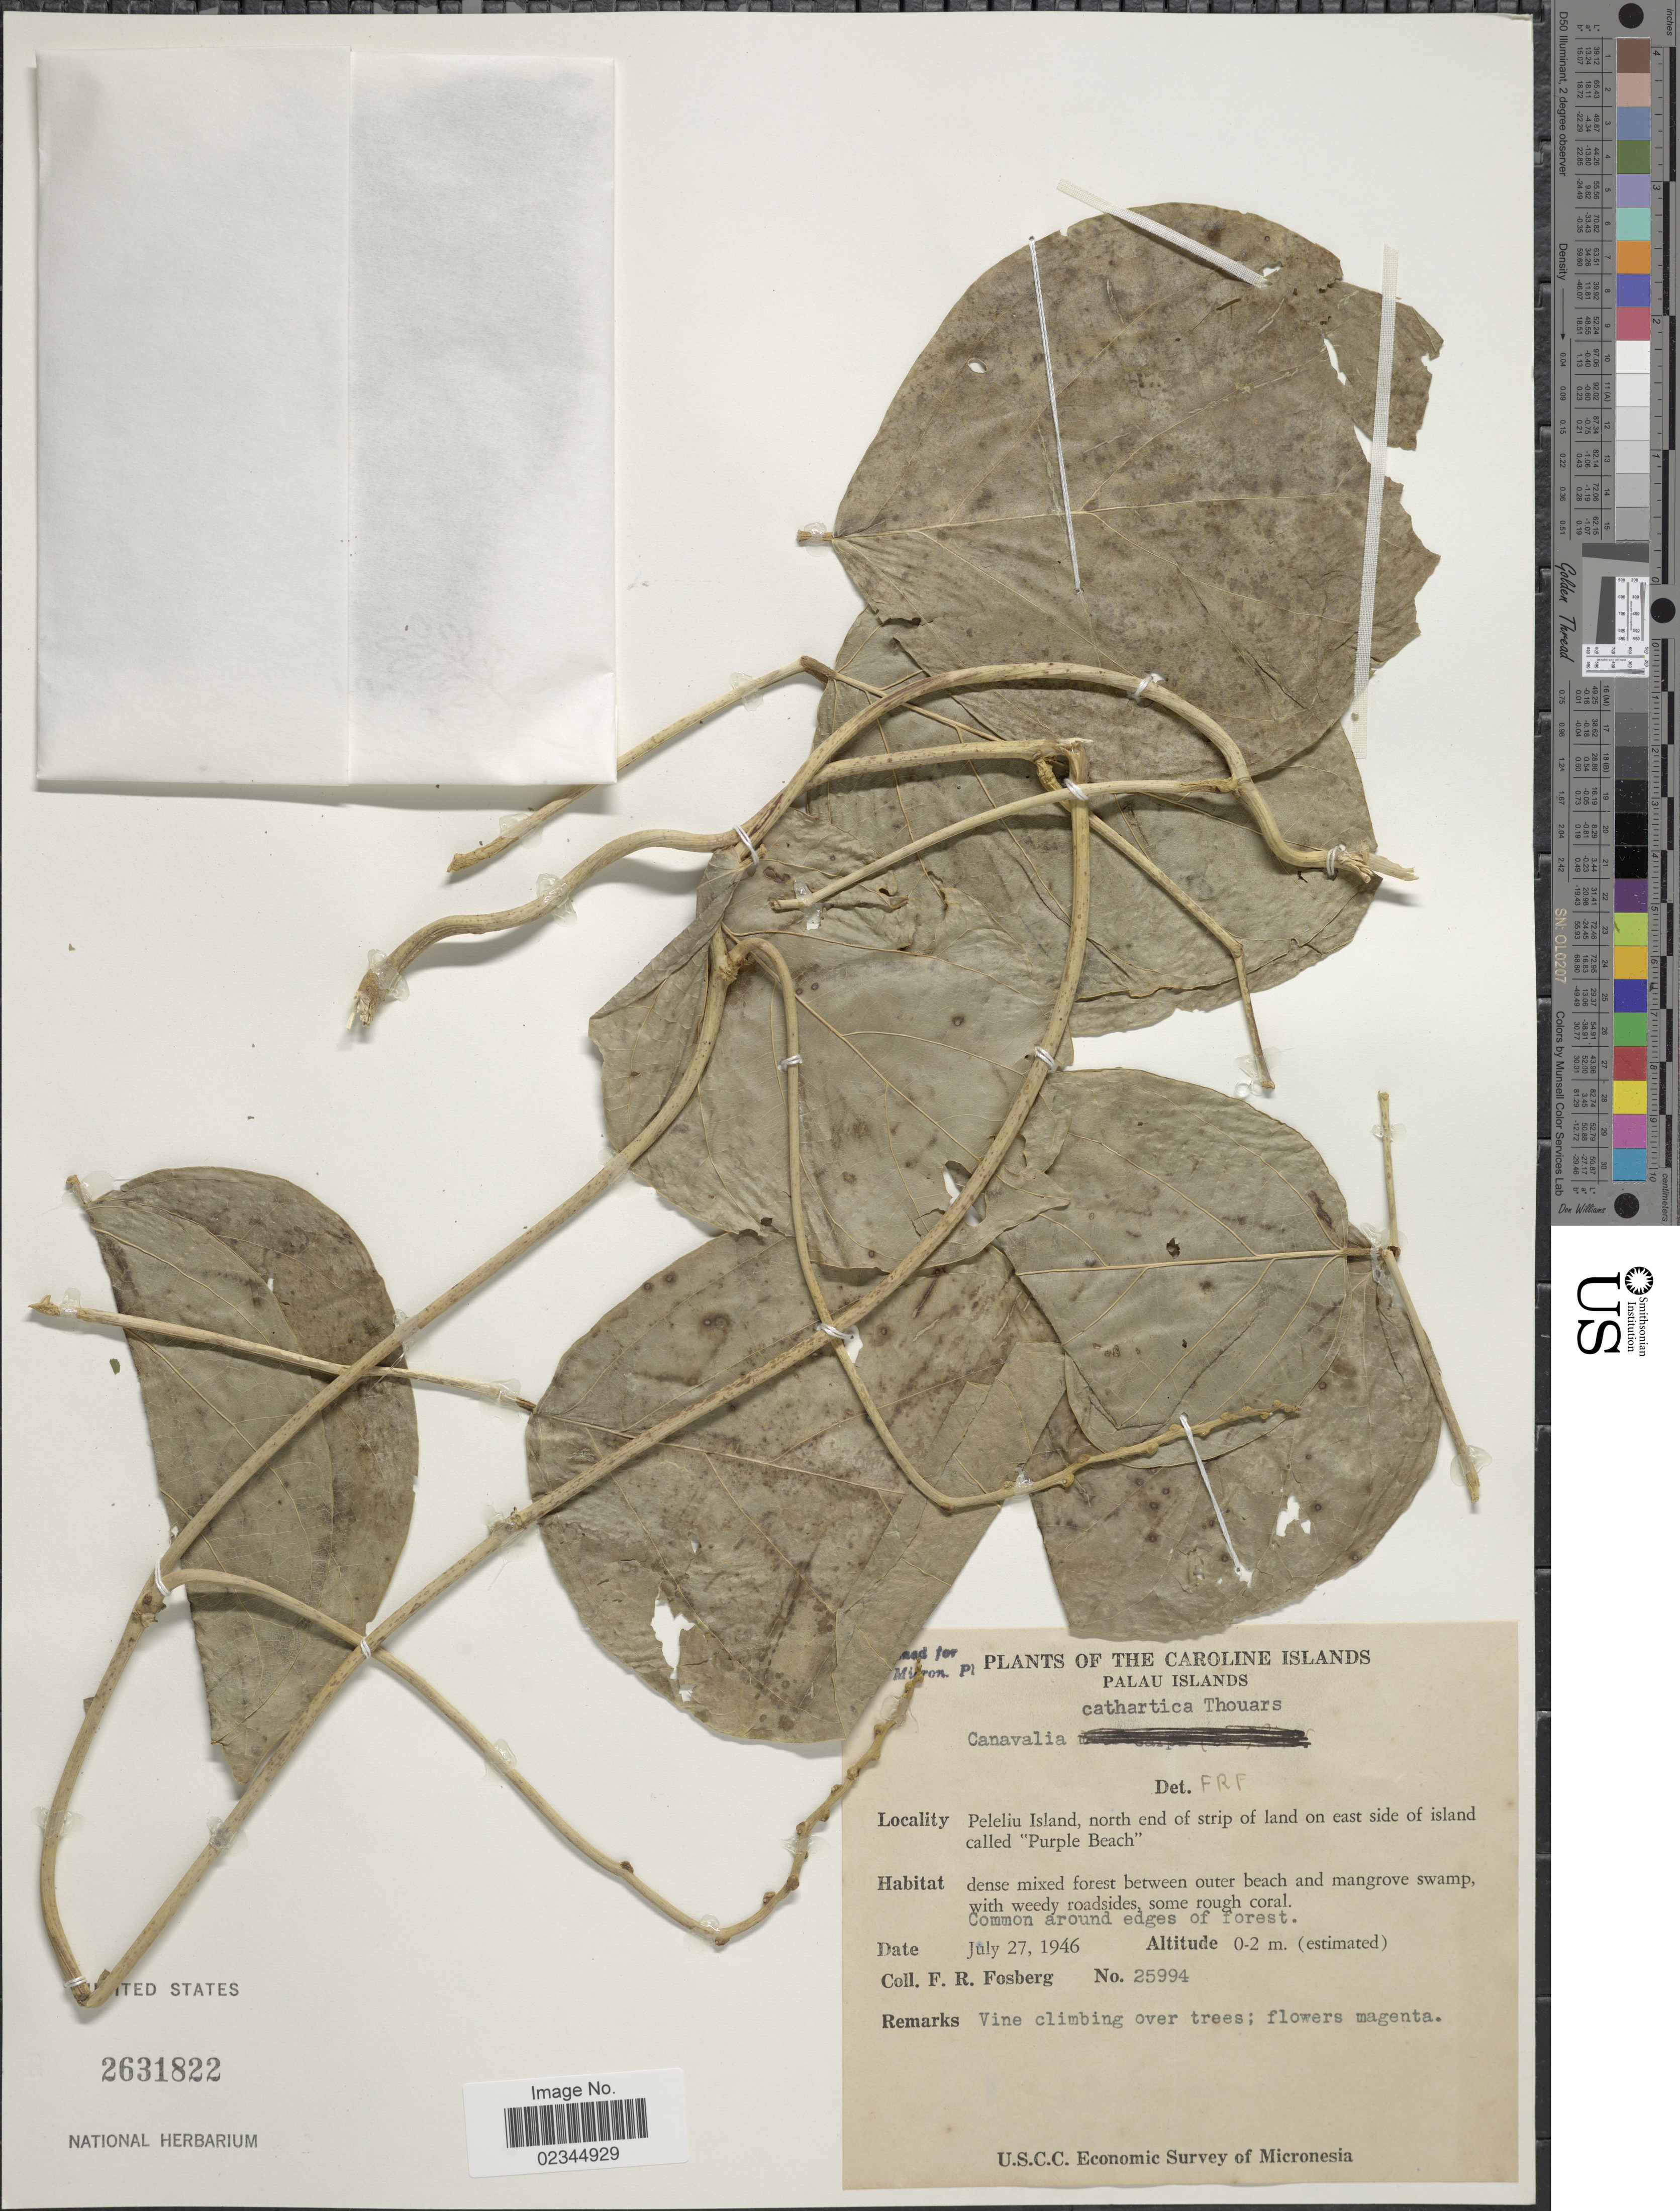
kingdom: Plantae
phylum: Tracheophyta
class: Magnoliopsida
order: Fabales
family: Fabaceae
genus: Canavalia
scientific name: Canavalia cathartica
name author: Thouars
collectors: F. R. Fosberg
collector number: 25994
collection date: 1946-07-27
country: Palau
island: Beliliou [Peleliu]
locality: Palau Islands, Peleliu Island, north end of strip of land on east side of island called Purple Beach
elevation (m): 0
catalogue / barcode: US 2631822